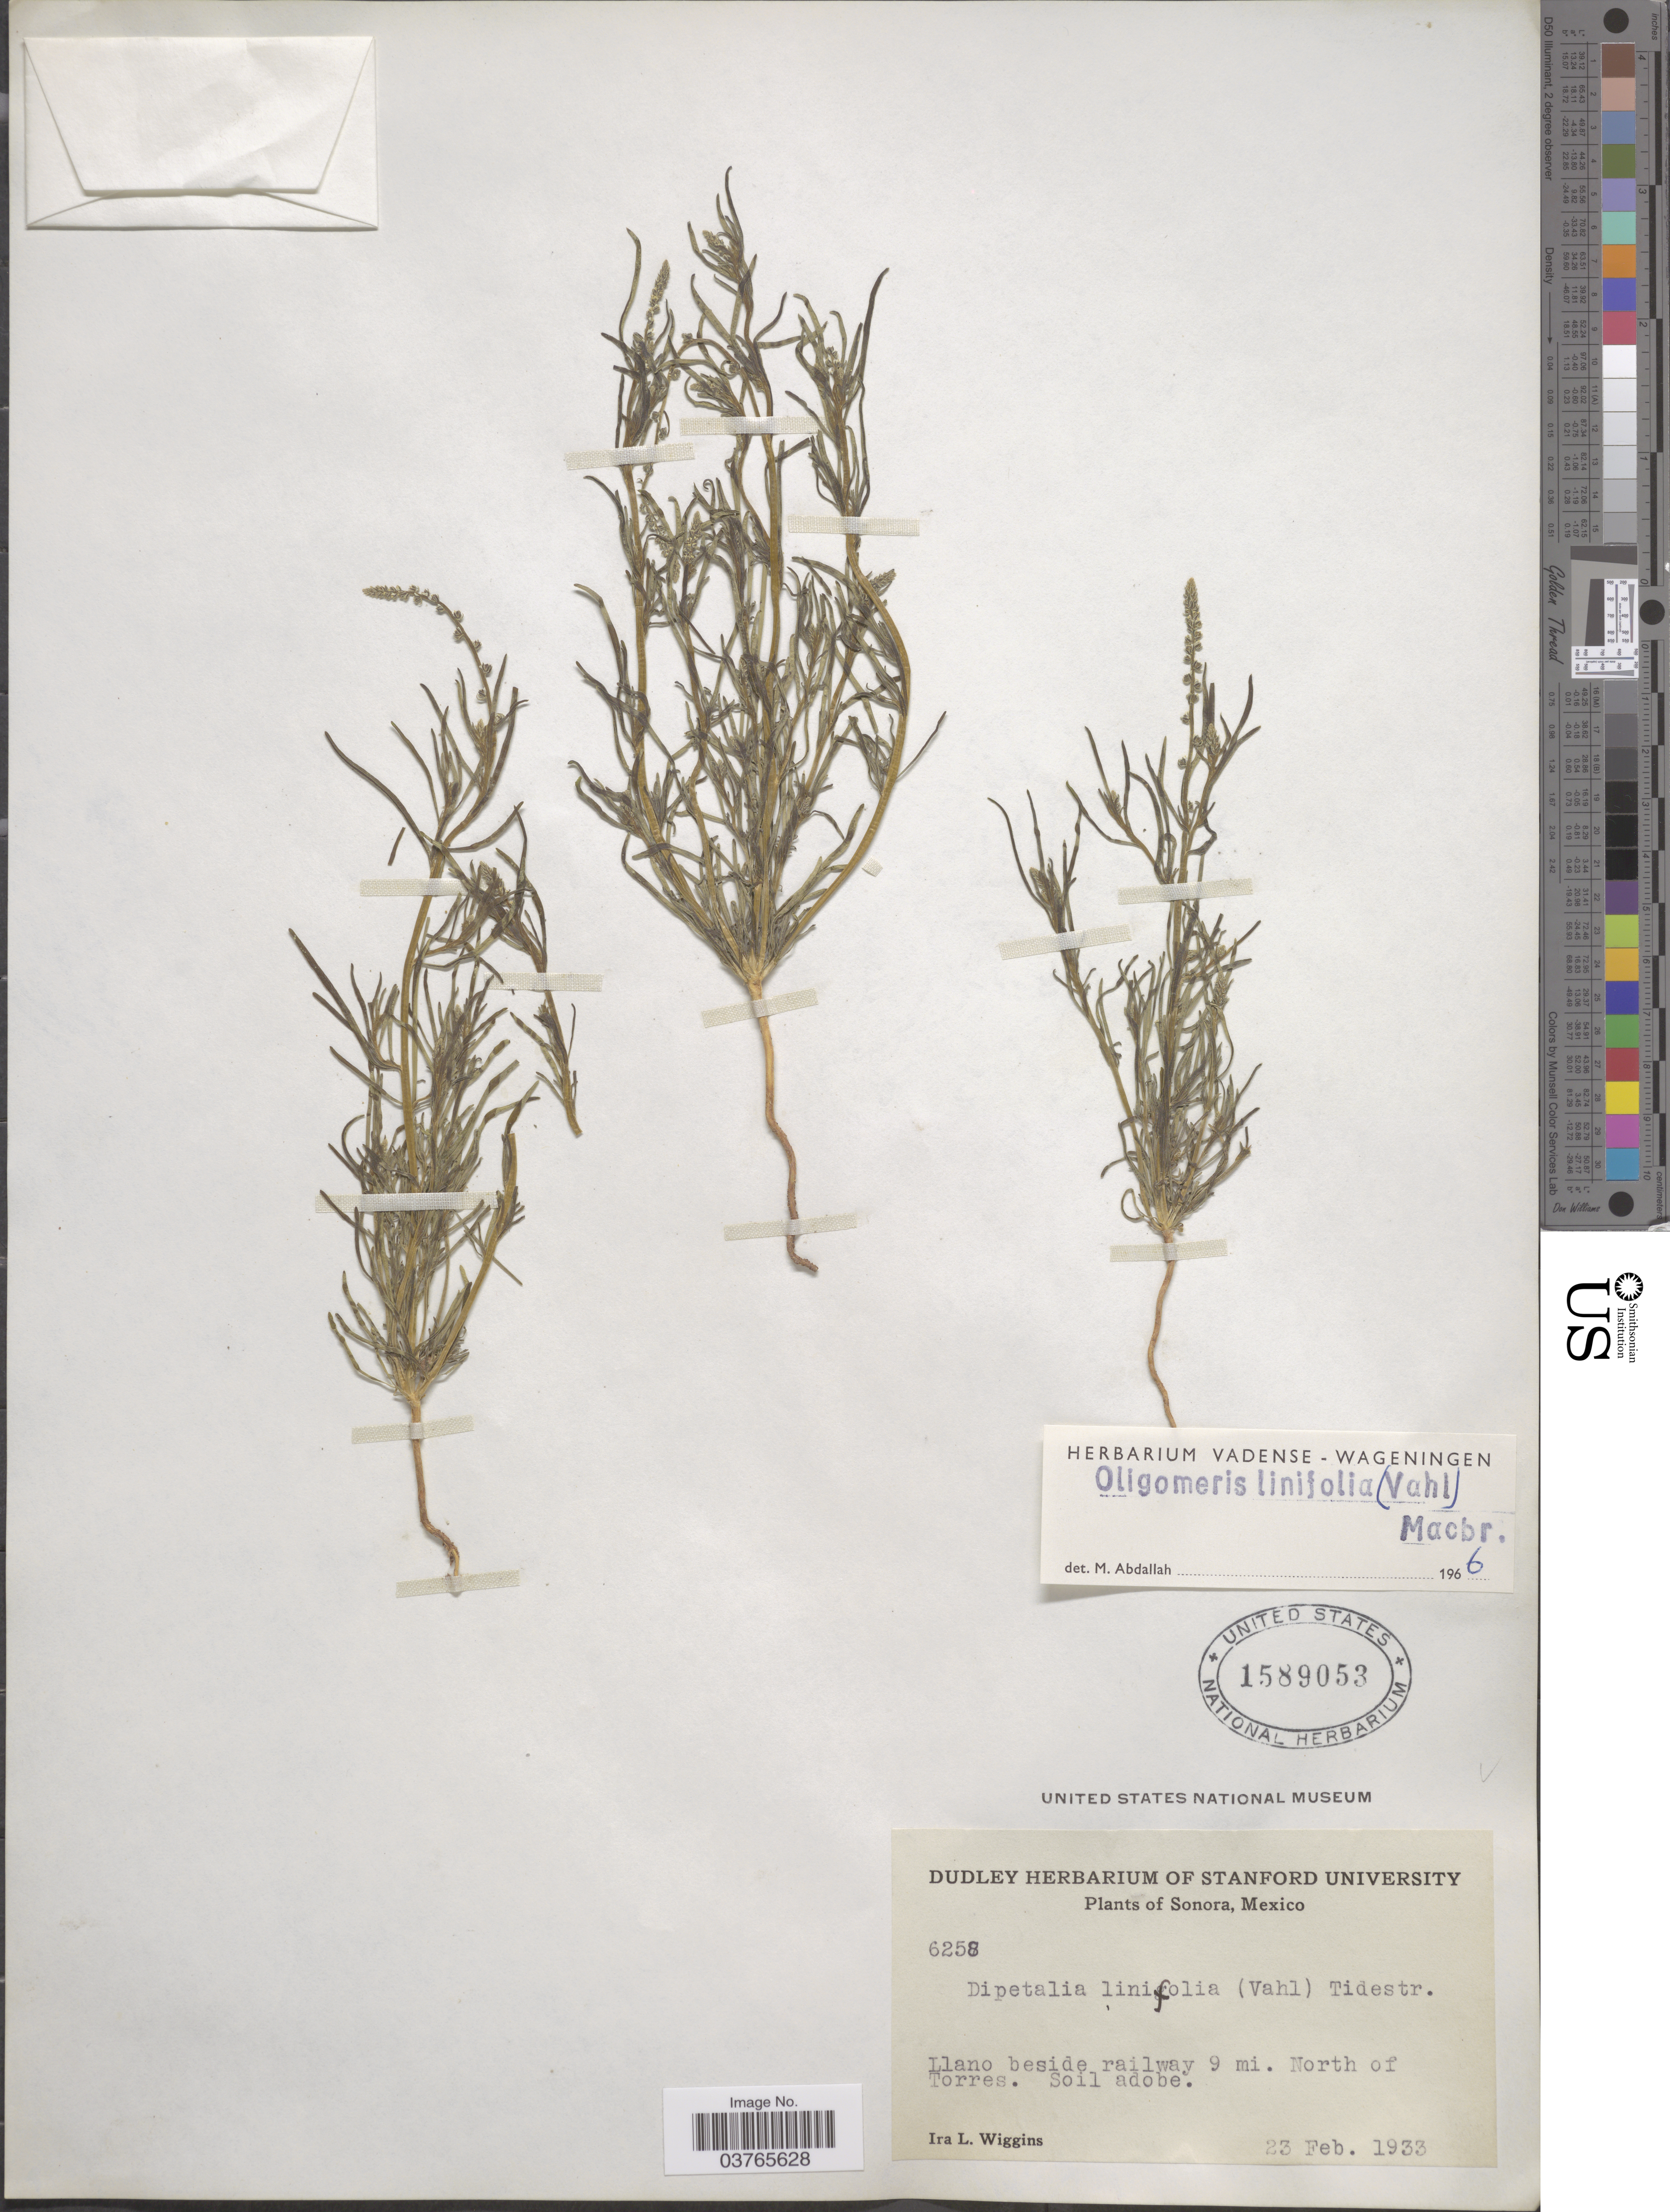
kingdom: Plantae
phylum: Tracheophyta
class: Magnoliopsida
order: Brassicales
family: Resedaceae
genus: Oligomeris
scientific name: Oligomeris linifolia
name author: (Vahl) J.F. Macbr.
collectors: I. L. Wiggins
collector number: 6258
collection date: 1933-02-23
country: Mexico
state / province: Sonora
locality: Llano beside railway 9 mi. North of Torres.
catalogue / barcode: US 1589053